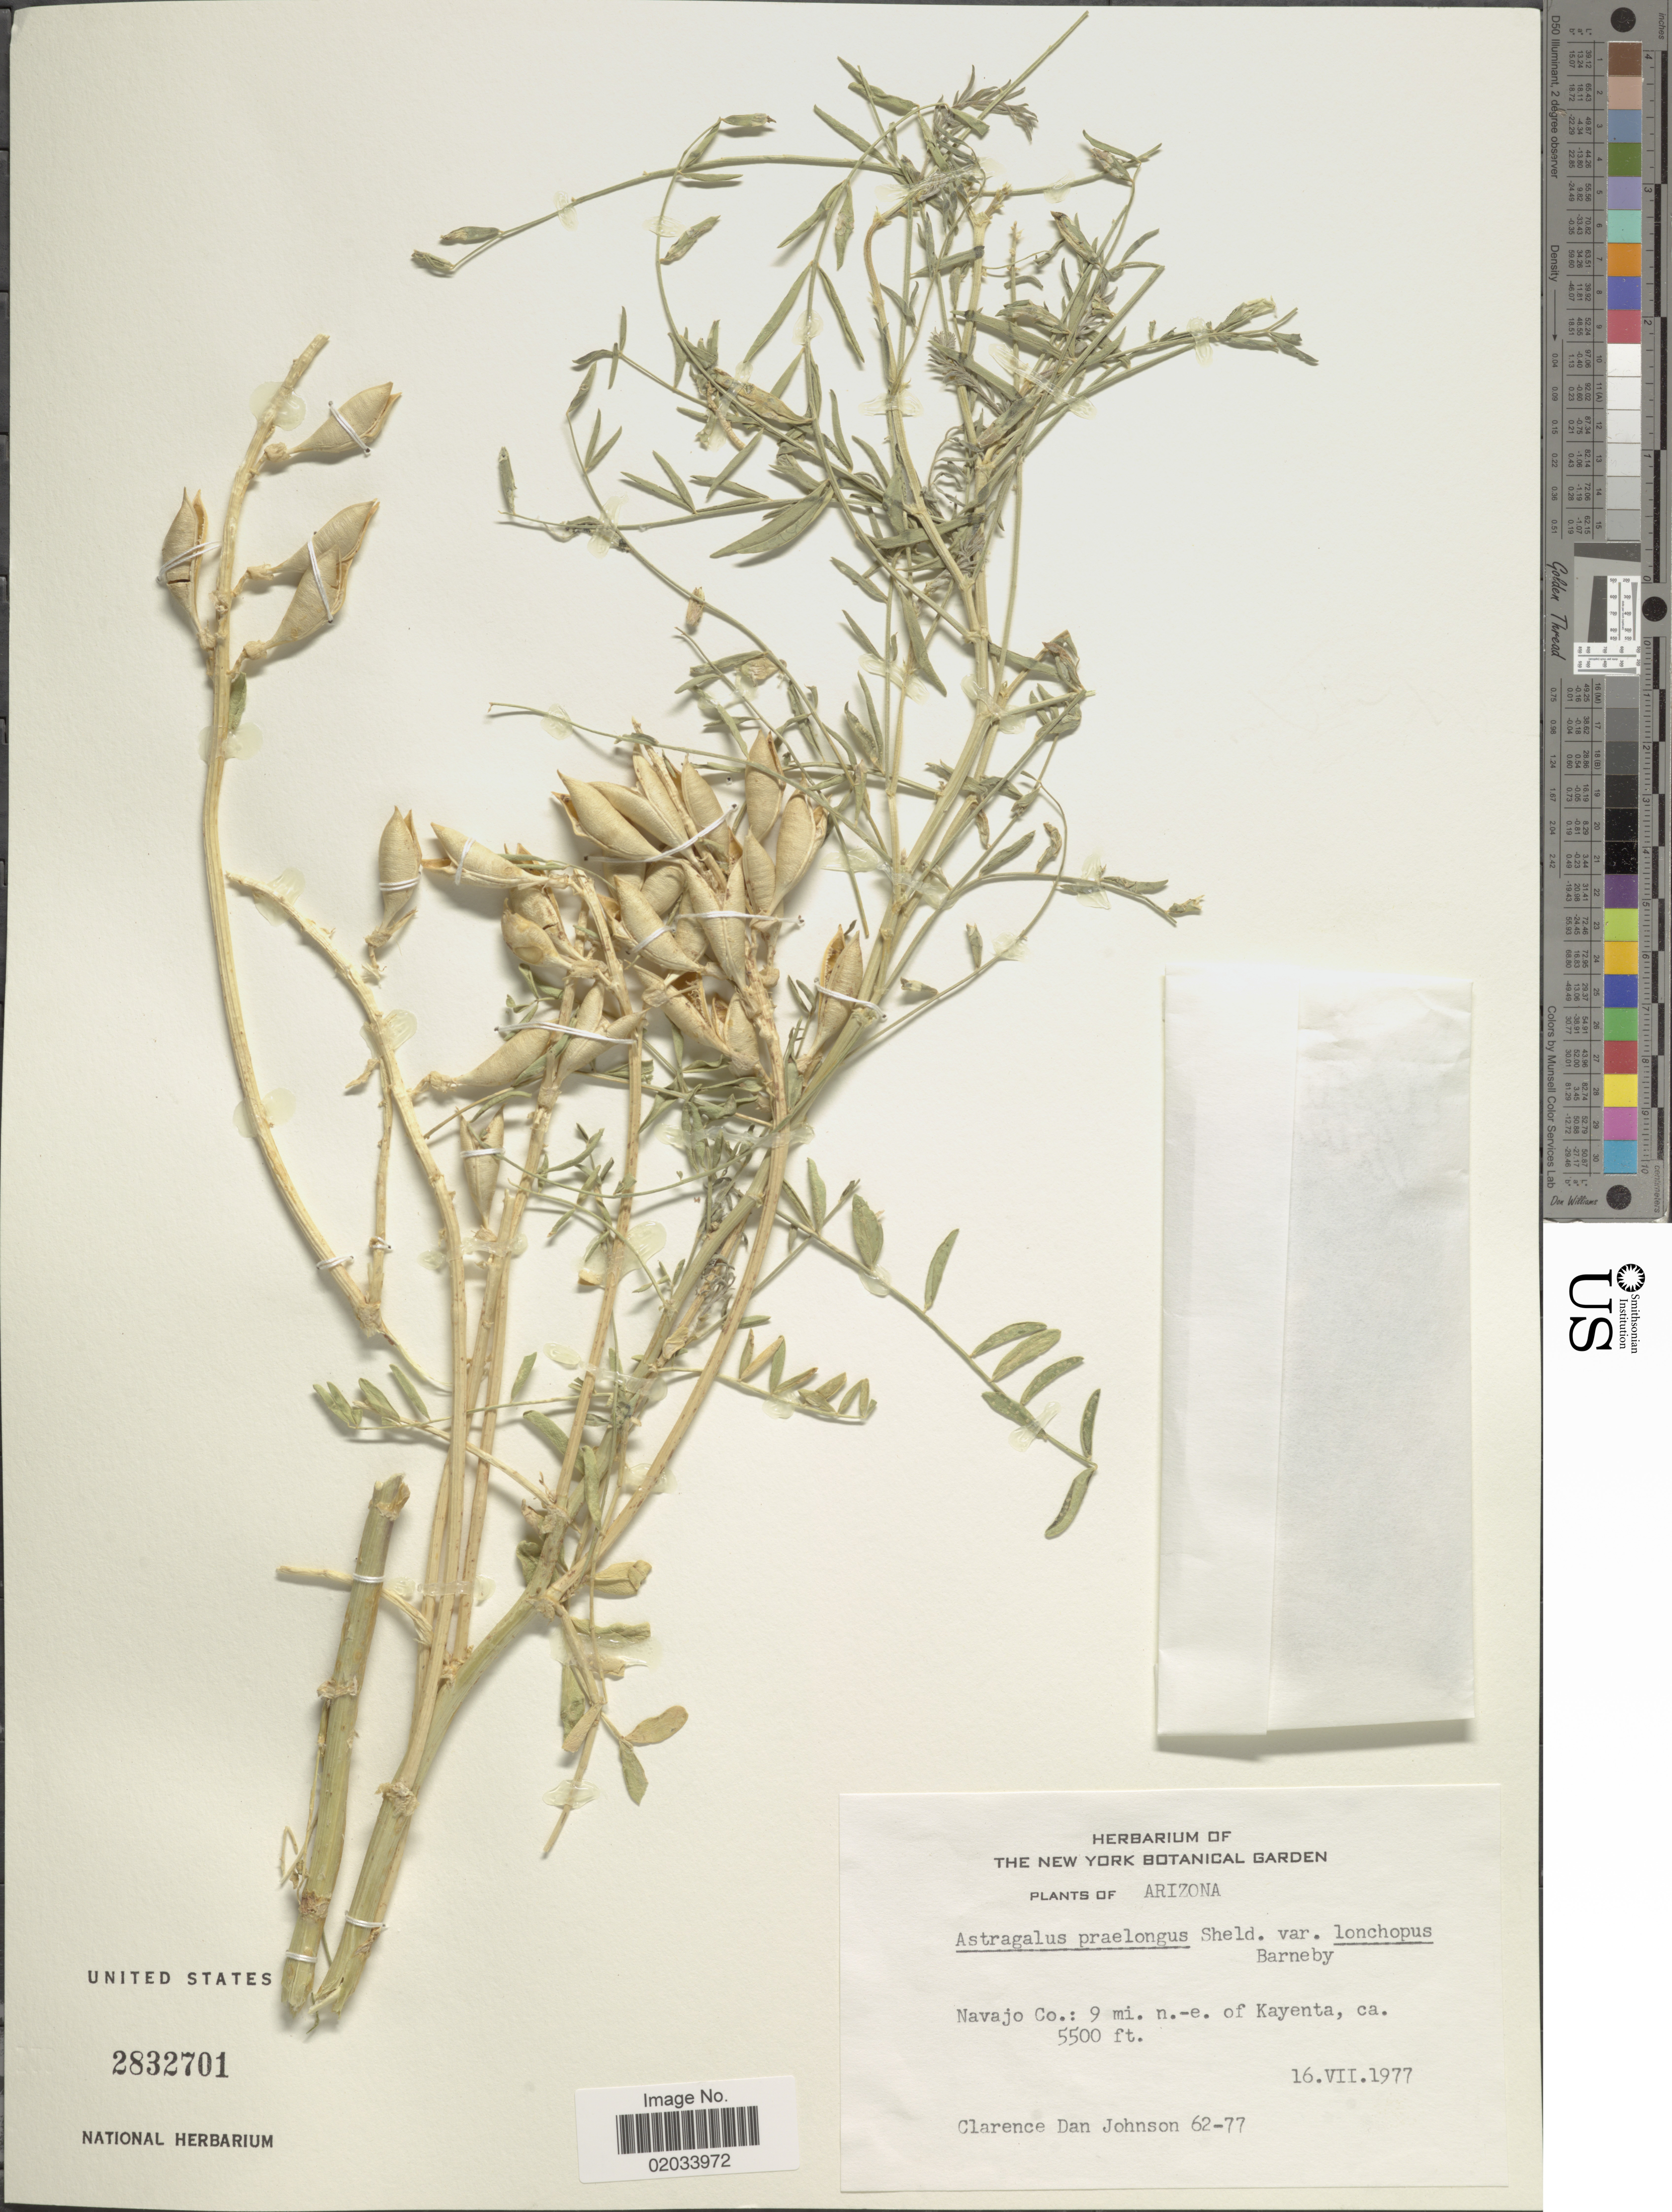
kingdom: Plantae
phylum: Tracheophyta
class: Magnoliopsida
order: Fabales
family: Fabaceae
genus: Astragalus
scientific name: Astragalus praelongus var. lonchopus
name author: Barneby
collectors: C. D. Johnson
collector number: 62-77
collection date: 1977-07-16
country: United States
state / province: Arizona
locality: Navajo Co.: 9 mi. n. -e. of Kayente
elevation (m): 1676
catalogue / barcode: US 2832701